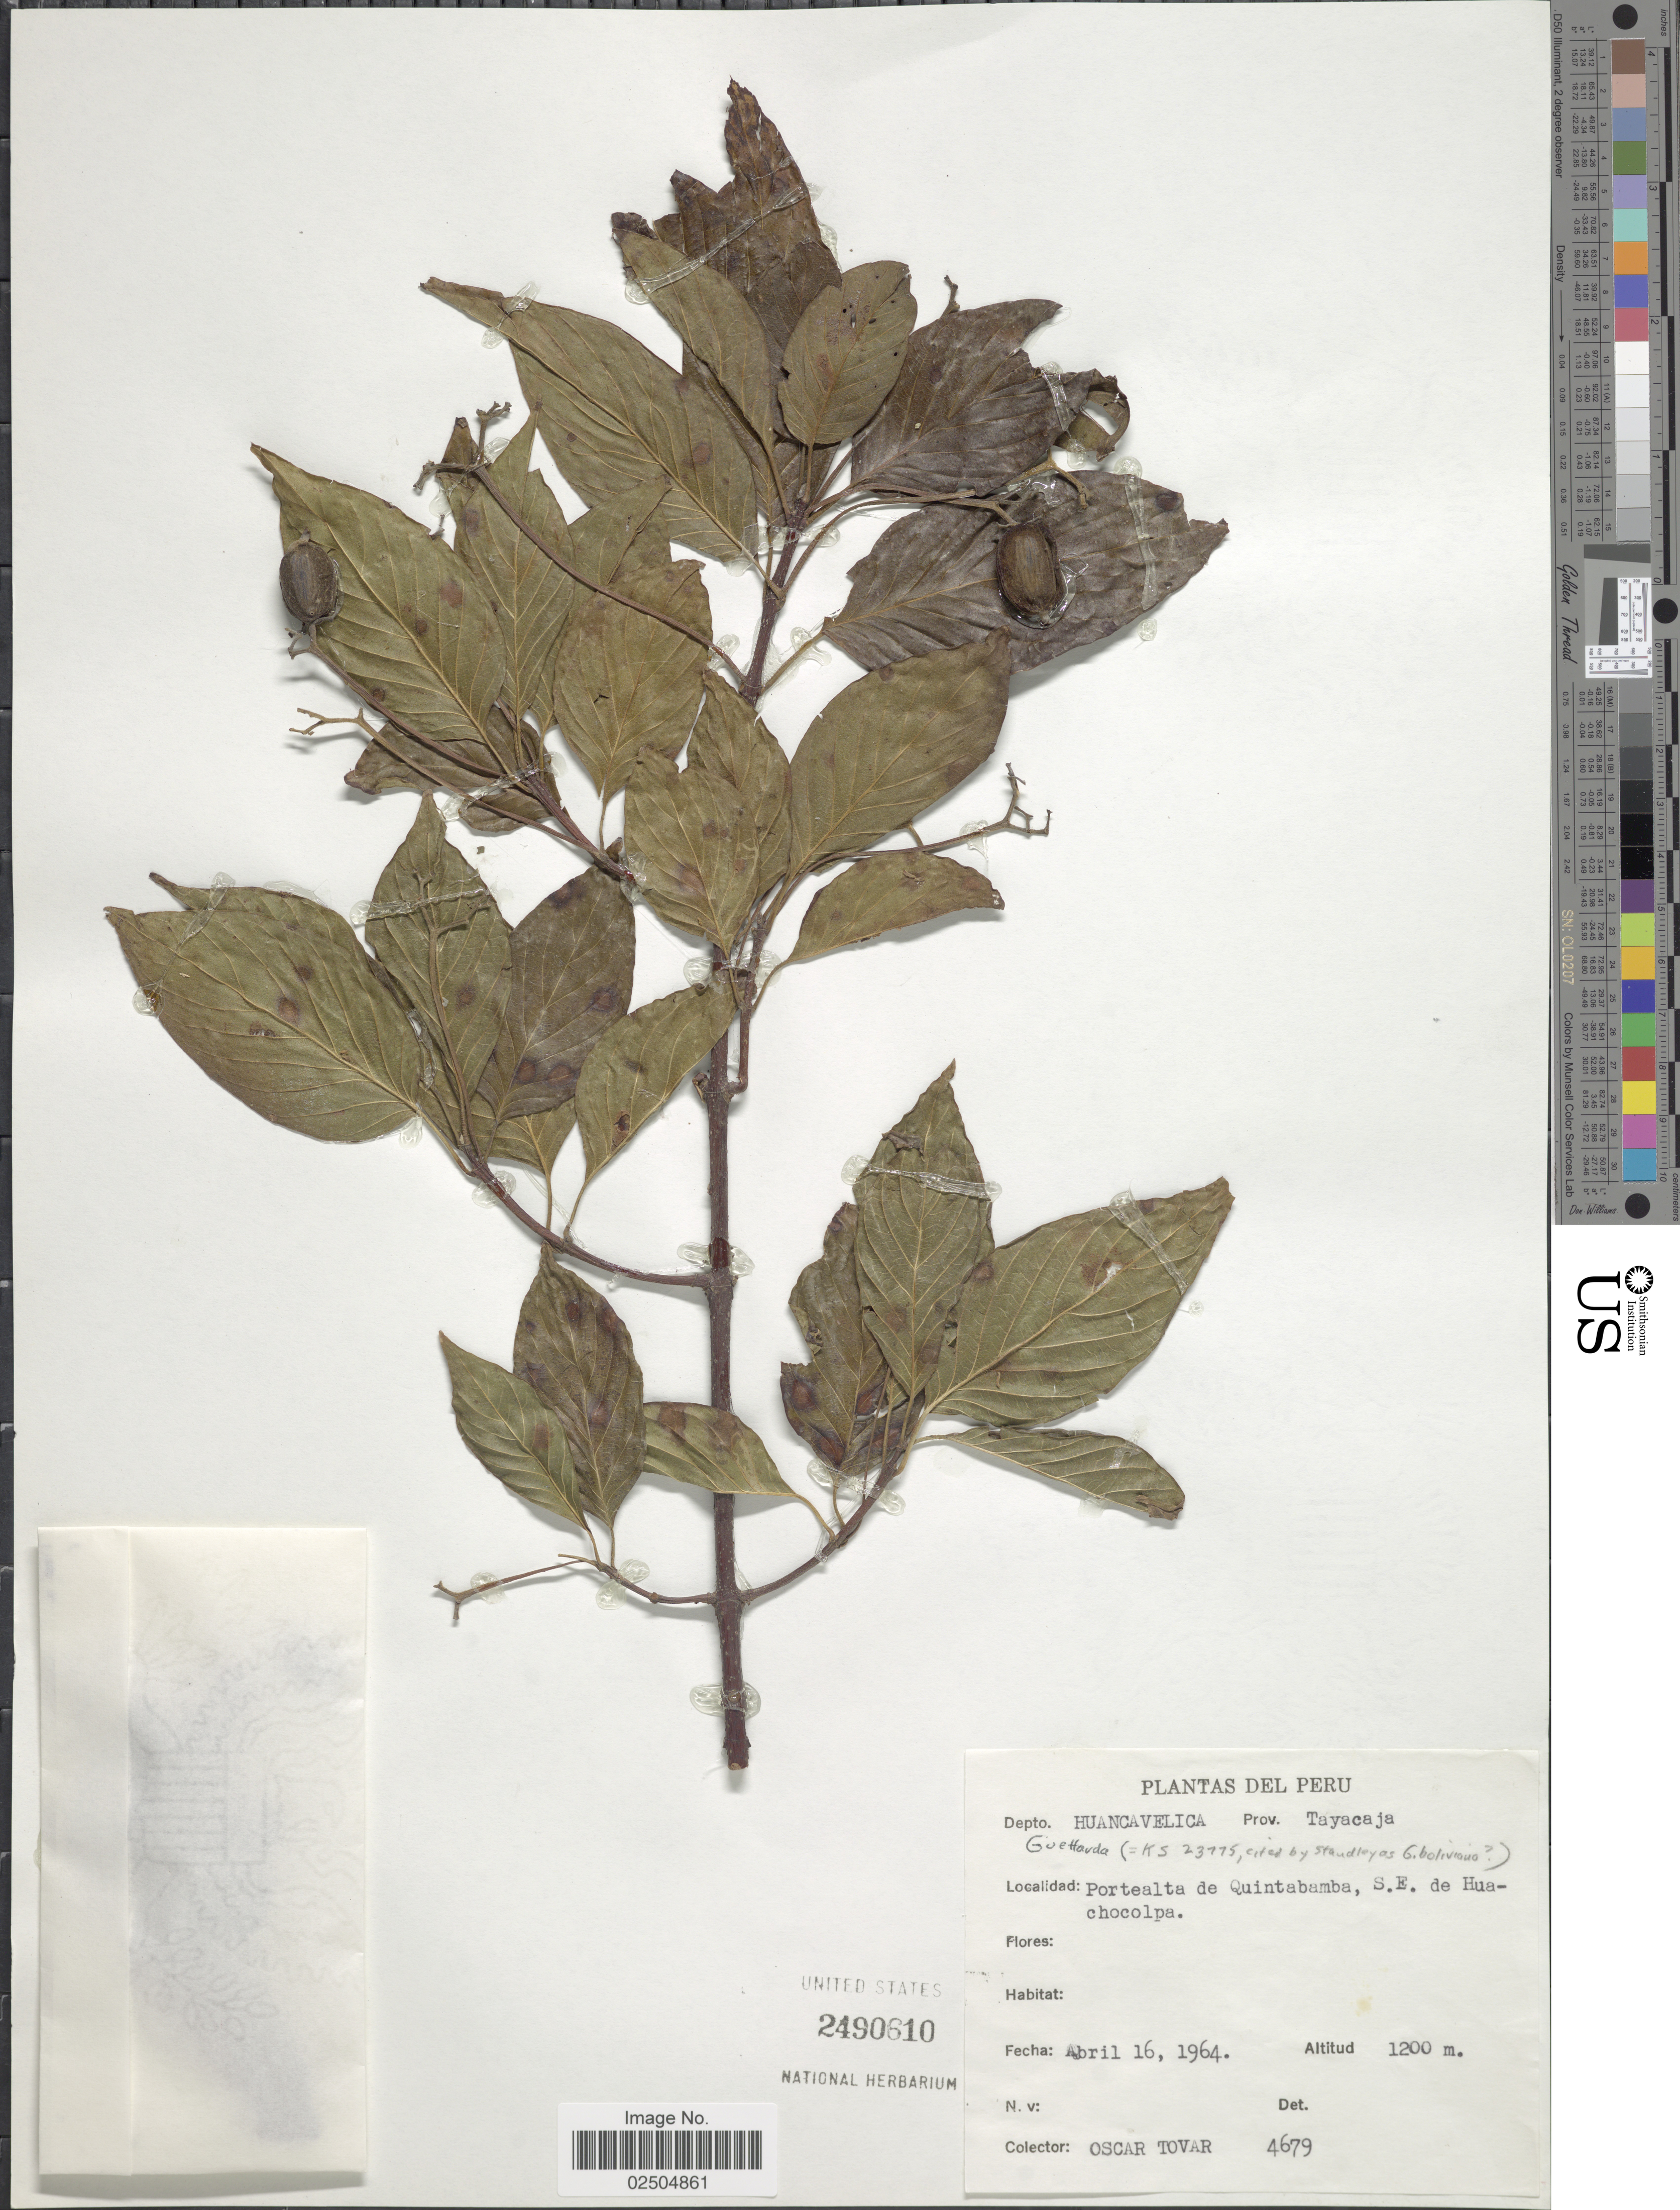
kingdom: Plantae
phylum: Tracheophyta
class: Magnoliopsida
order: Gentianales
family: Rubiaceae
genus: Guettarda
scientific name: Guettarda sp.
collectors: Ó. Tovar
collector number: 4679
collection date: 1964-04-16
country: Peru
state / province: Huancavelica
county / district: Tayacaja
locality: Depto. Huancavelica, Prov. Tayacaja, Portealta de Quintabamba, S.E. de Huachocolpa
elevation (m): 1200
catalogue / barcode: US 2490610